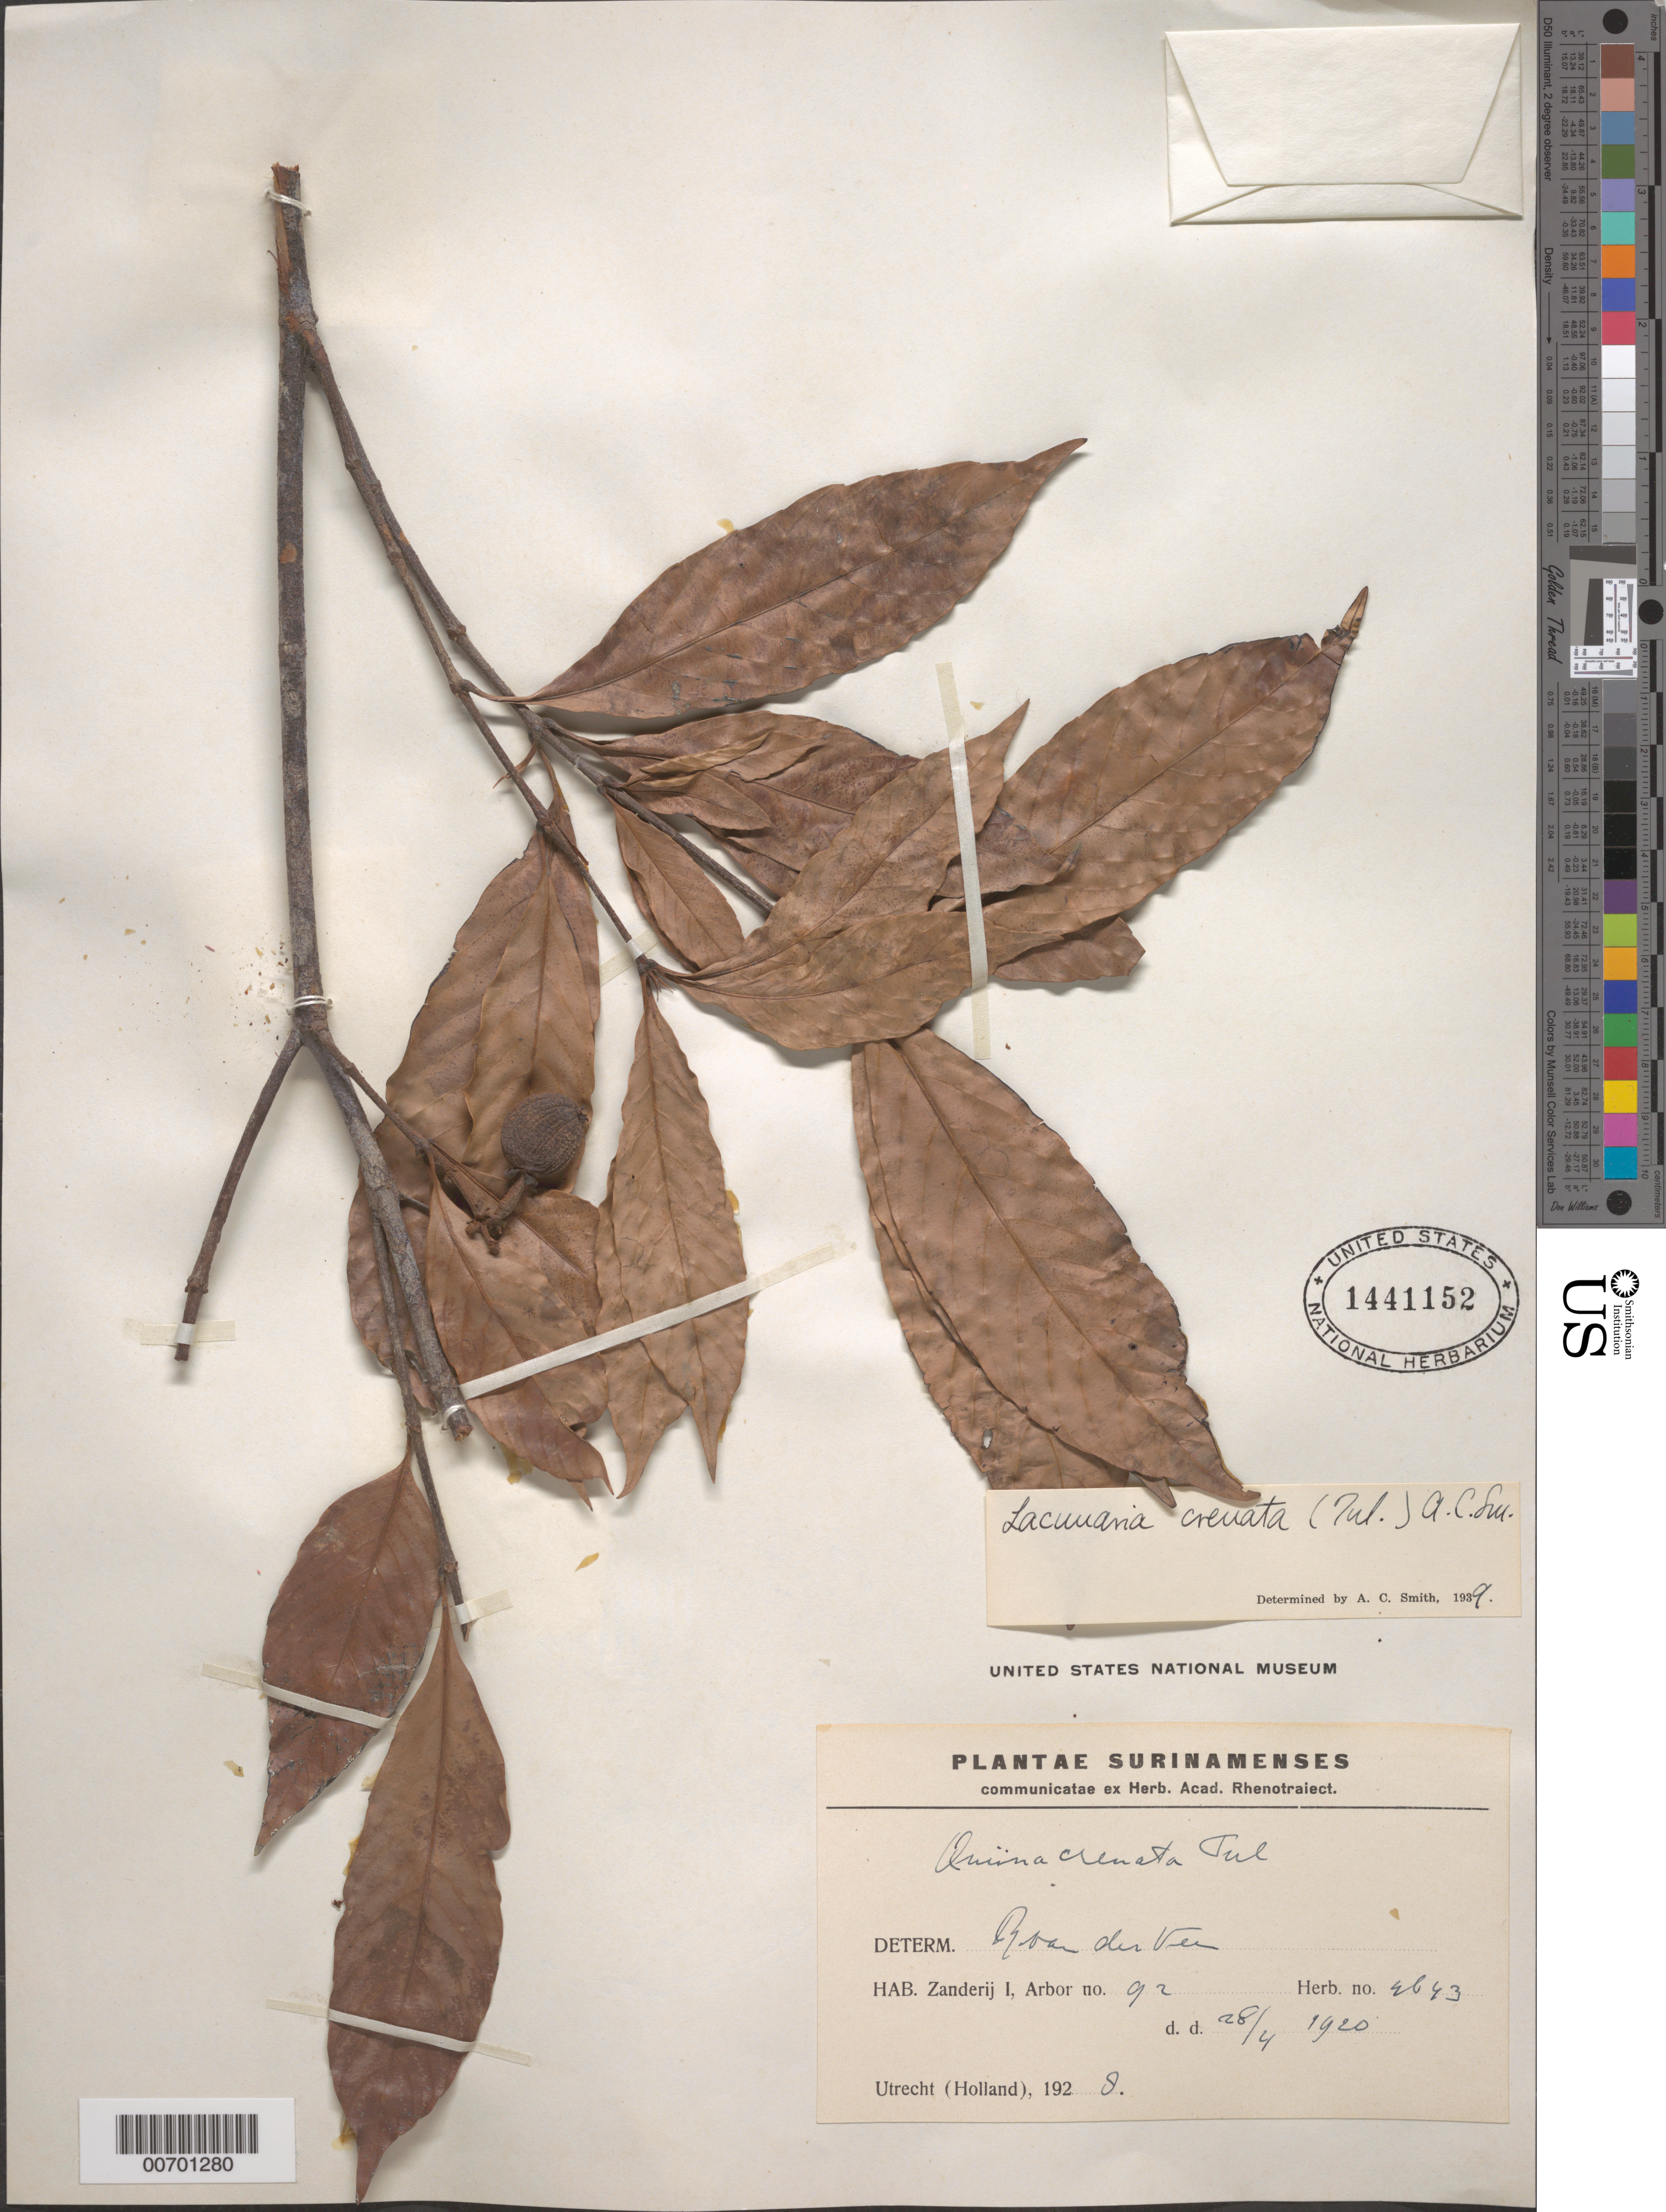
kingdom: Plantae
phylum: Tracheophyta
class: Magnoliopsida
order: Malpighiales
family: Quiinaceae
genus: Lacunaria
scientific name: Lacunaria crenata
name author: (Tul.) A.C. Sm.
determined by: Smith, A. C.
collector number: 2643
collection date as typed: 28-Apr-20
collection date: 1920-04-28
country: Suriname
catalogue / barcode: US 1441152